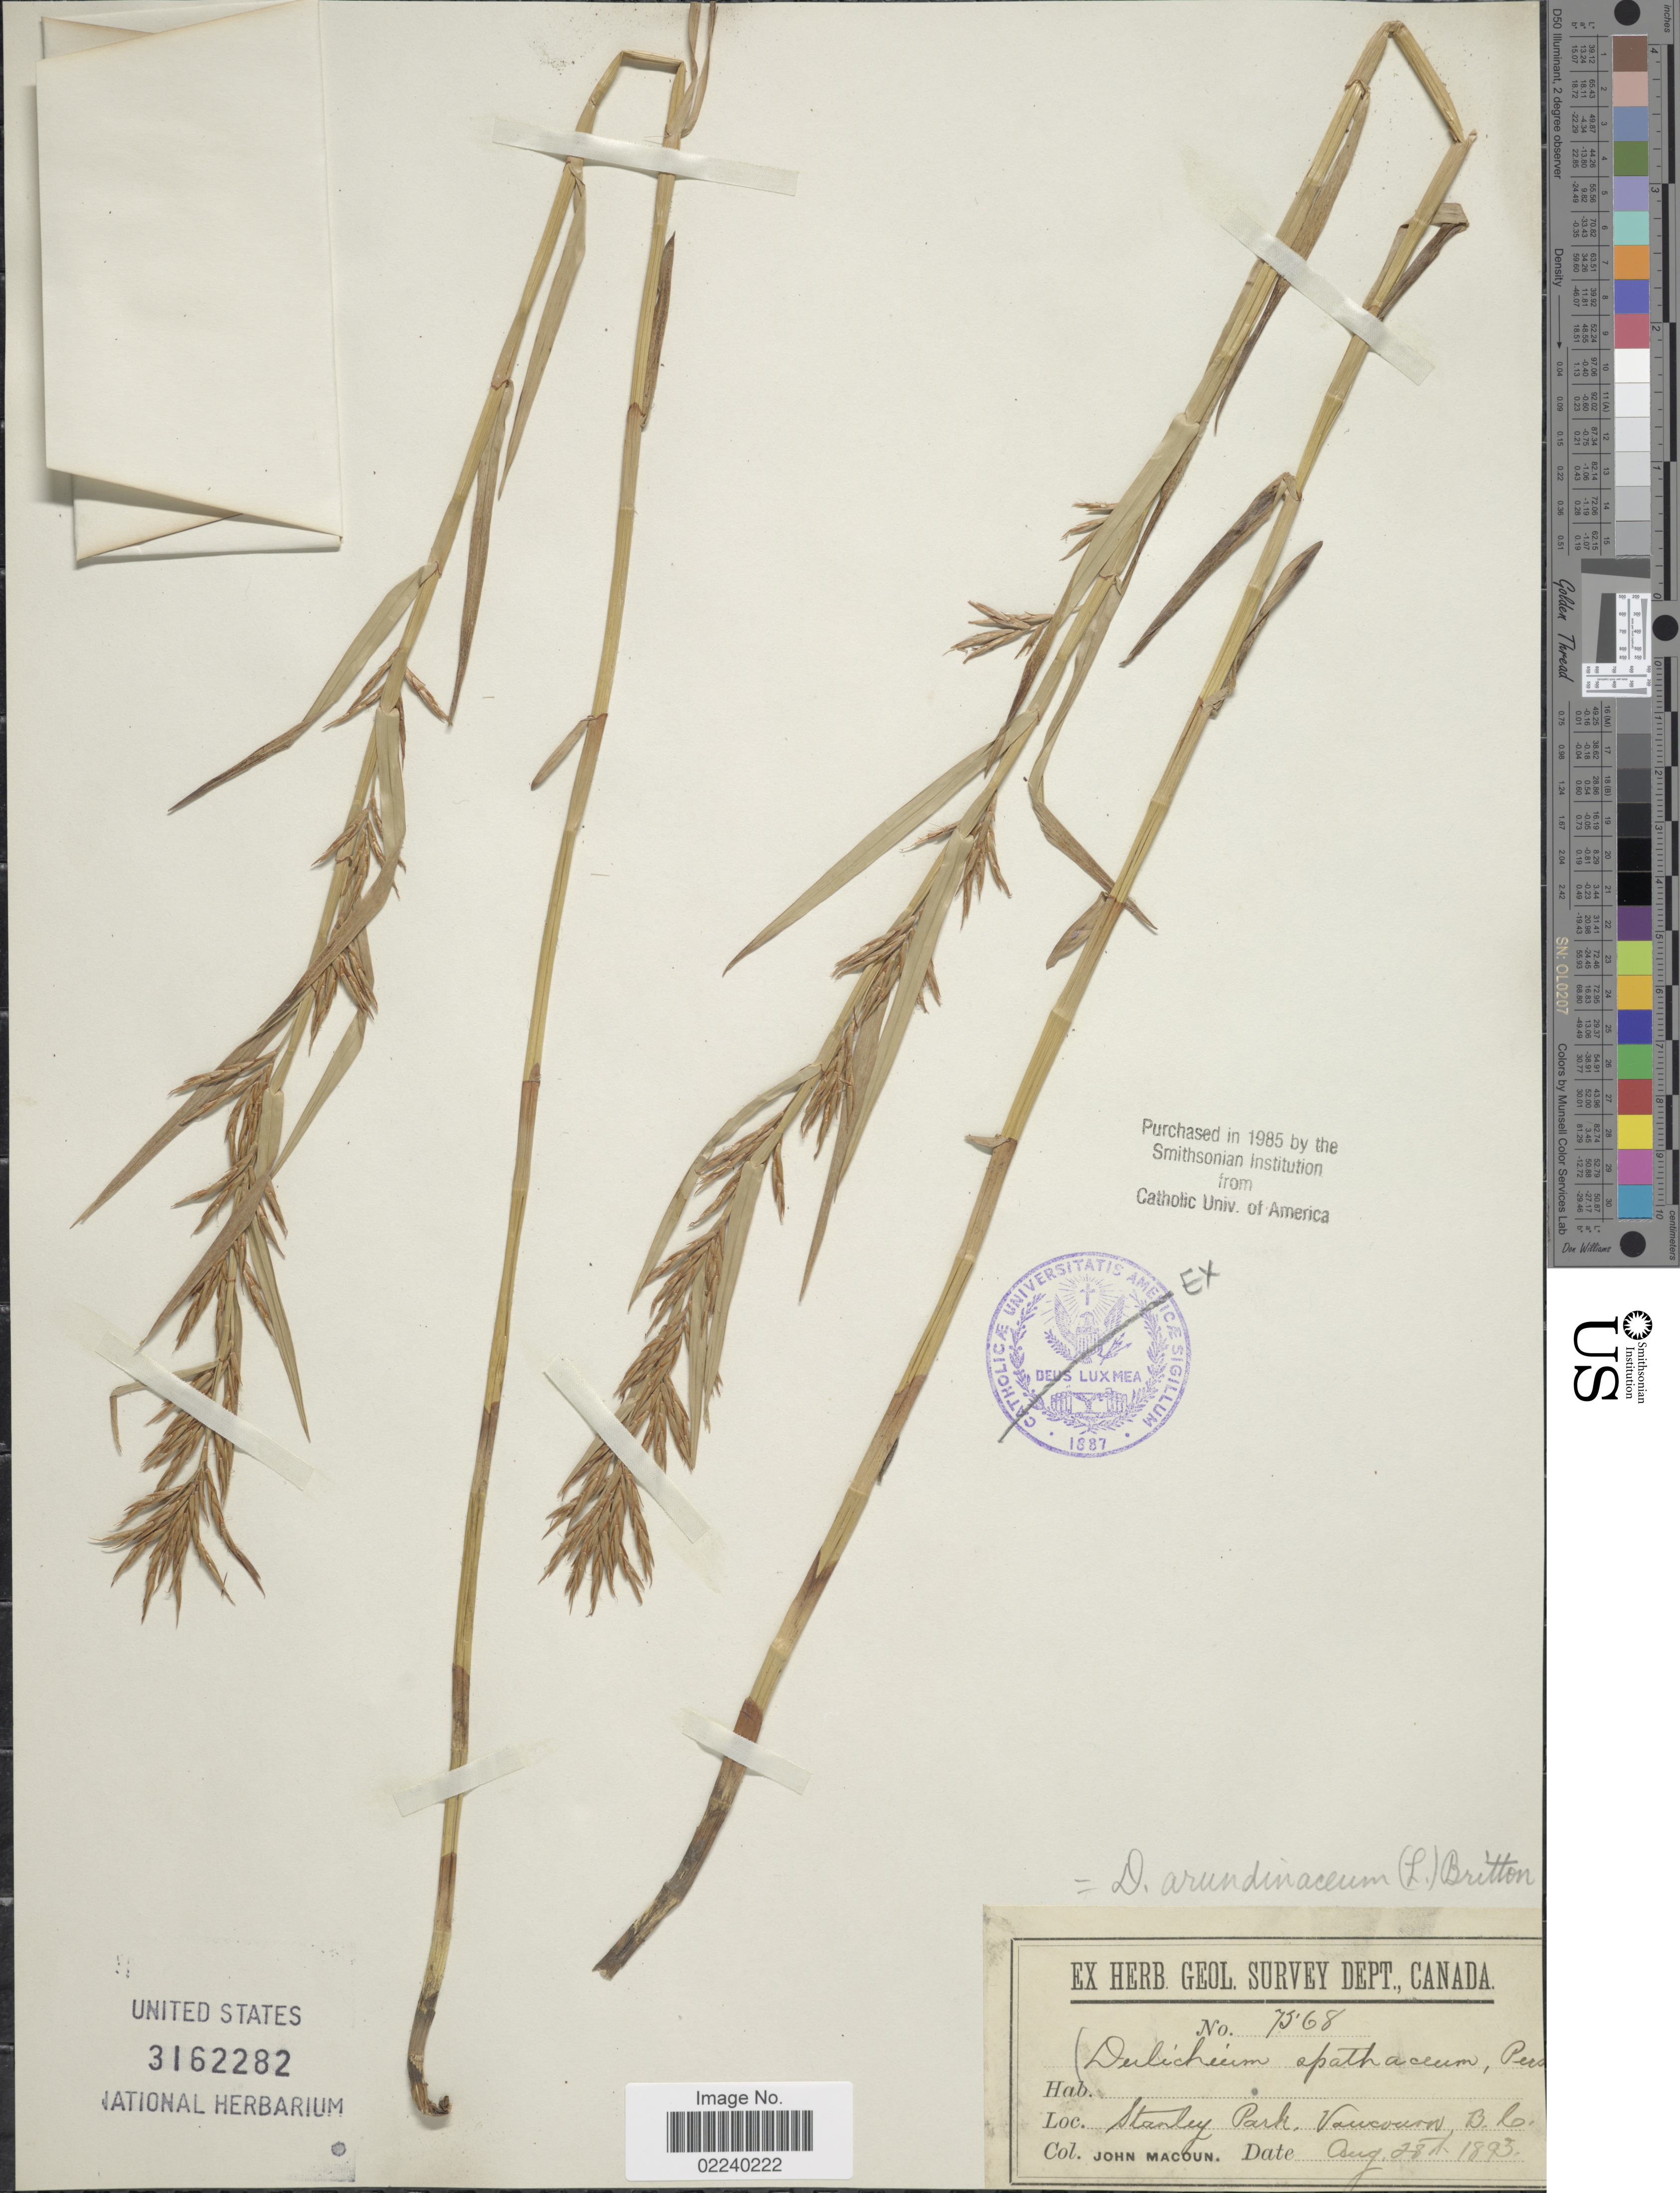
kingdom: Plantae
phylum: Tracheophyta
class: Liliopsida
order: Poales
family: Cyperaceae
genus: Dulichium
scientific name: Dulichium arundinaceum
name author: (L.) Britton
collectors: J. Macoun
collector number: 7568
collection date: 1893-08-28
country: Canada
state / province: British Columbia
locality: Stanley Park, Vancouver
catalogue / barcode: US 3162282